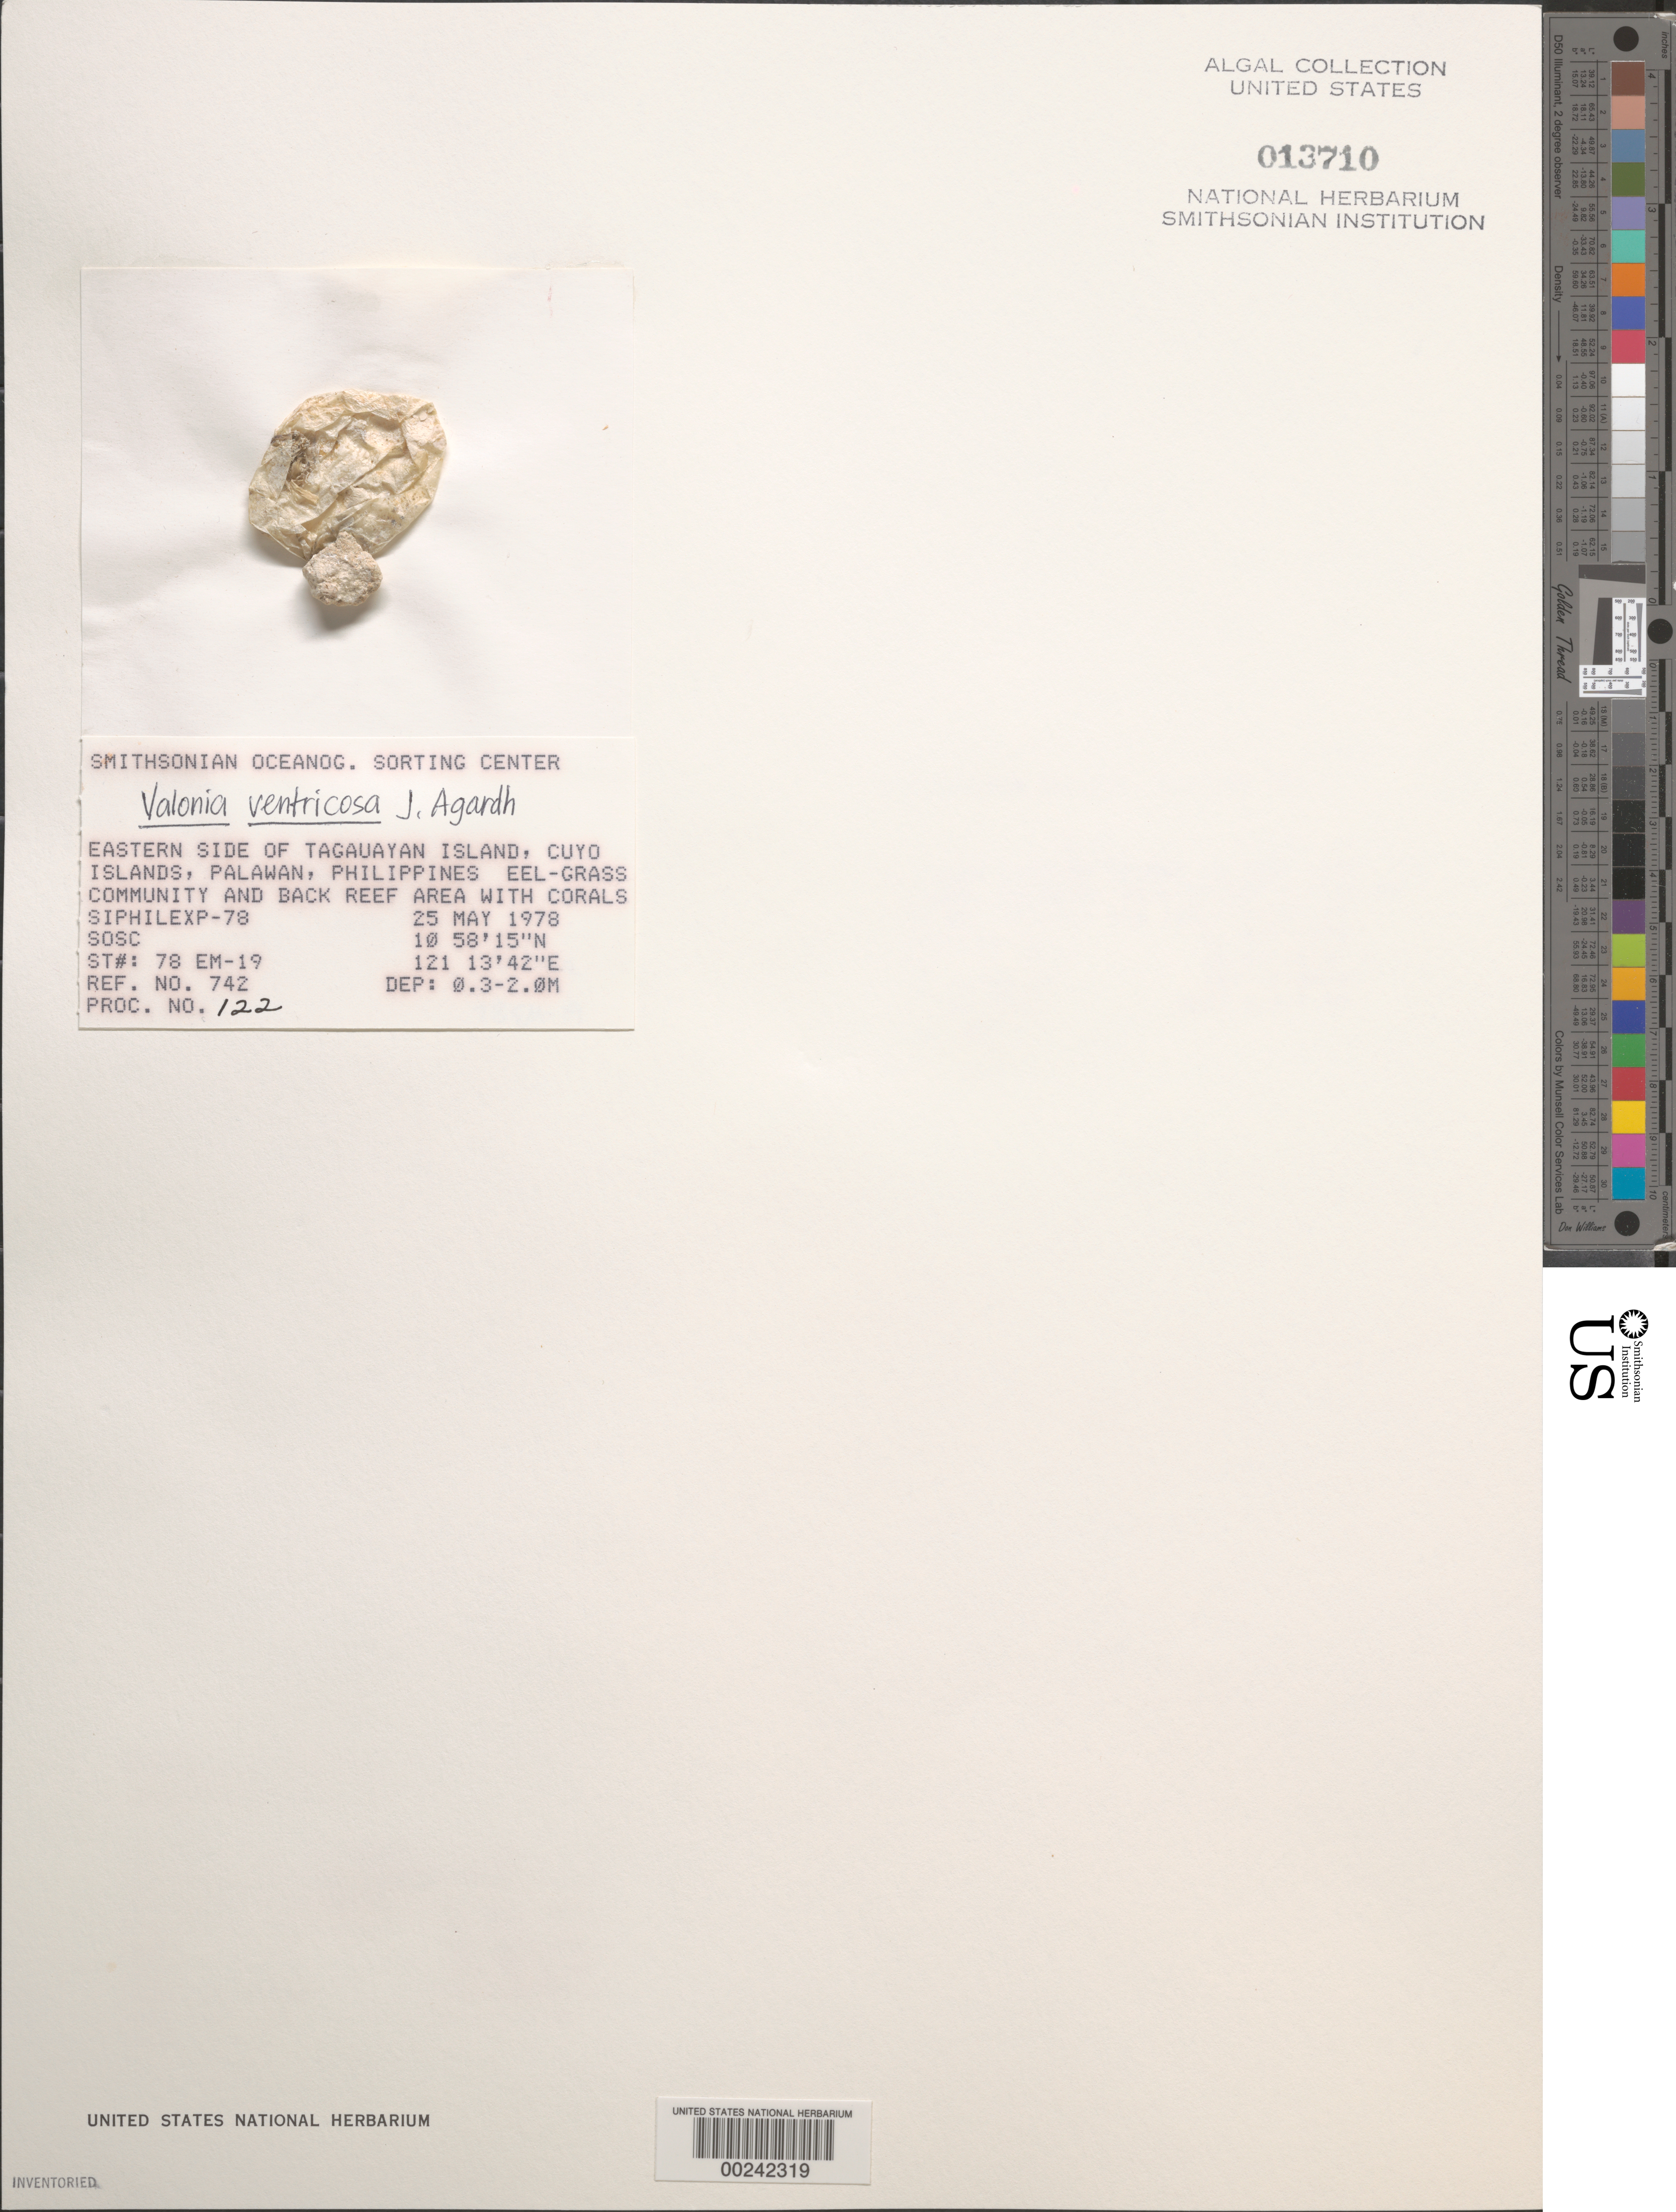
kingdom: Plantae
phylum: Chlorophyta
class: Ulvophyceae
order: Siphonocladales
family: Valoniaceae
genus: Valonia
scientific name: Valonia ventricosa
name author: J. Agardh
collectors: SOSC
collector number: Station 78 Em-19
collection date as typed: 25 May 1978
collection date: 1978-05-25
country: Philippines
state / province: Mimaropa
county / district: Palawan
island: Tagauayan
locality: Eastern side of island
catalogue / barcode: US 13710